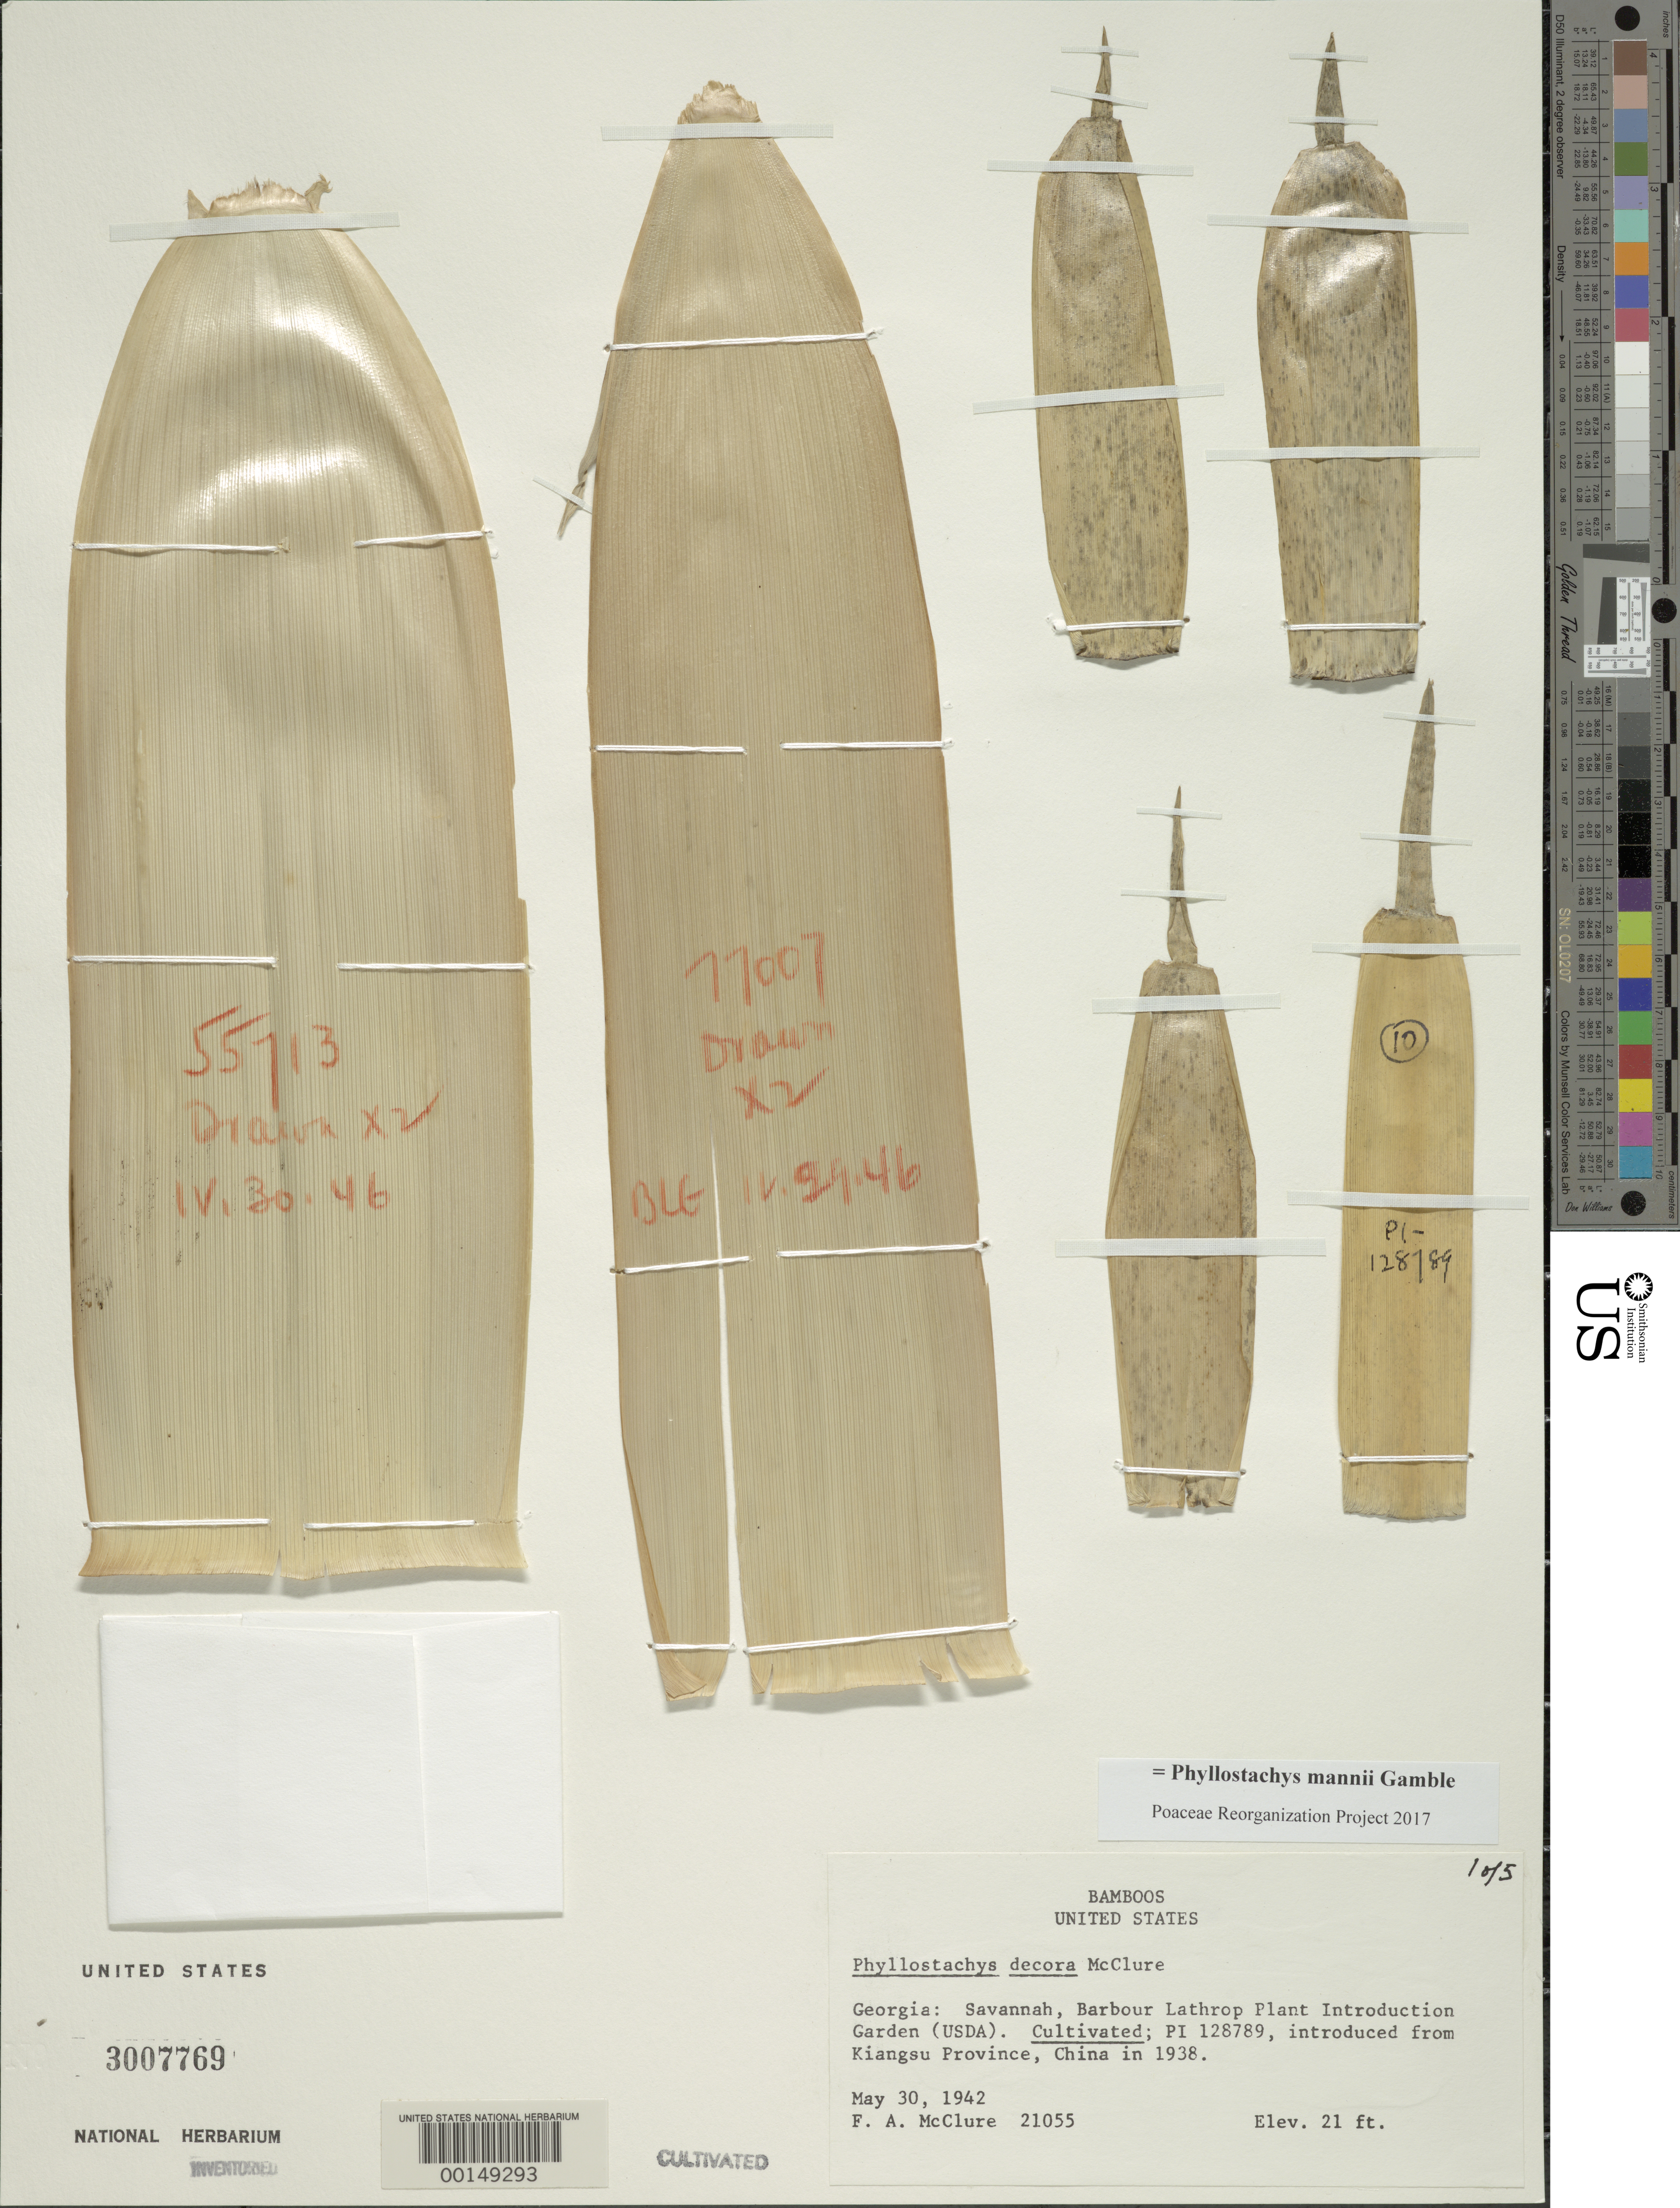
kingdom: Plantae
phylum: Tracheophyta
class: Liliopsida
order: Poales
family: Poaceae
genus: Phyllostachys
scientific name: Phyllostachys mannii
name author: Gamble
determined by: Poaceae Reorganization Project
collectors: F. A. McClure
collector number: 21055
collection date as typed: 30 May 1942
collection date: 1942-05-30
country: United States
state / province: Georgia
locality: Savannah, barbour lathrop p.i. garden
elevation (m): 6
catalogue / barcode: US 3007769